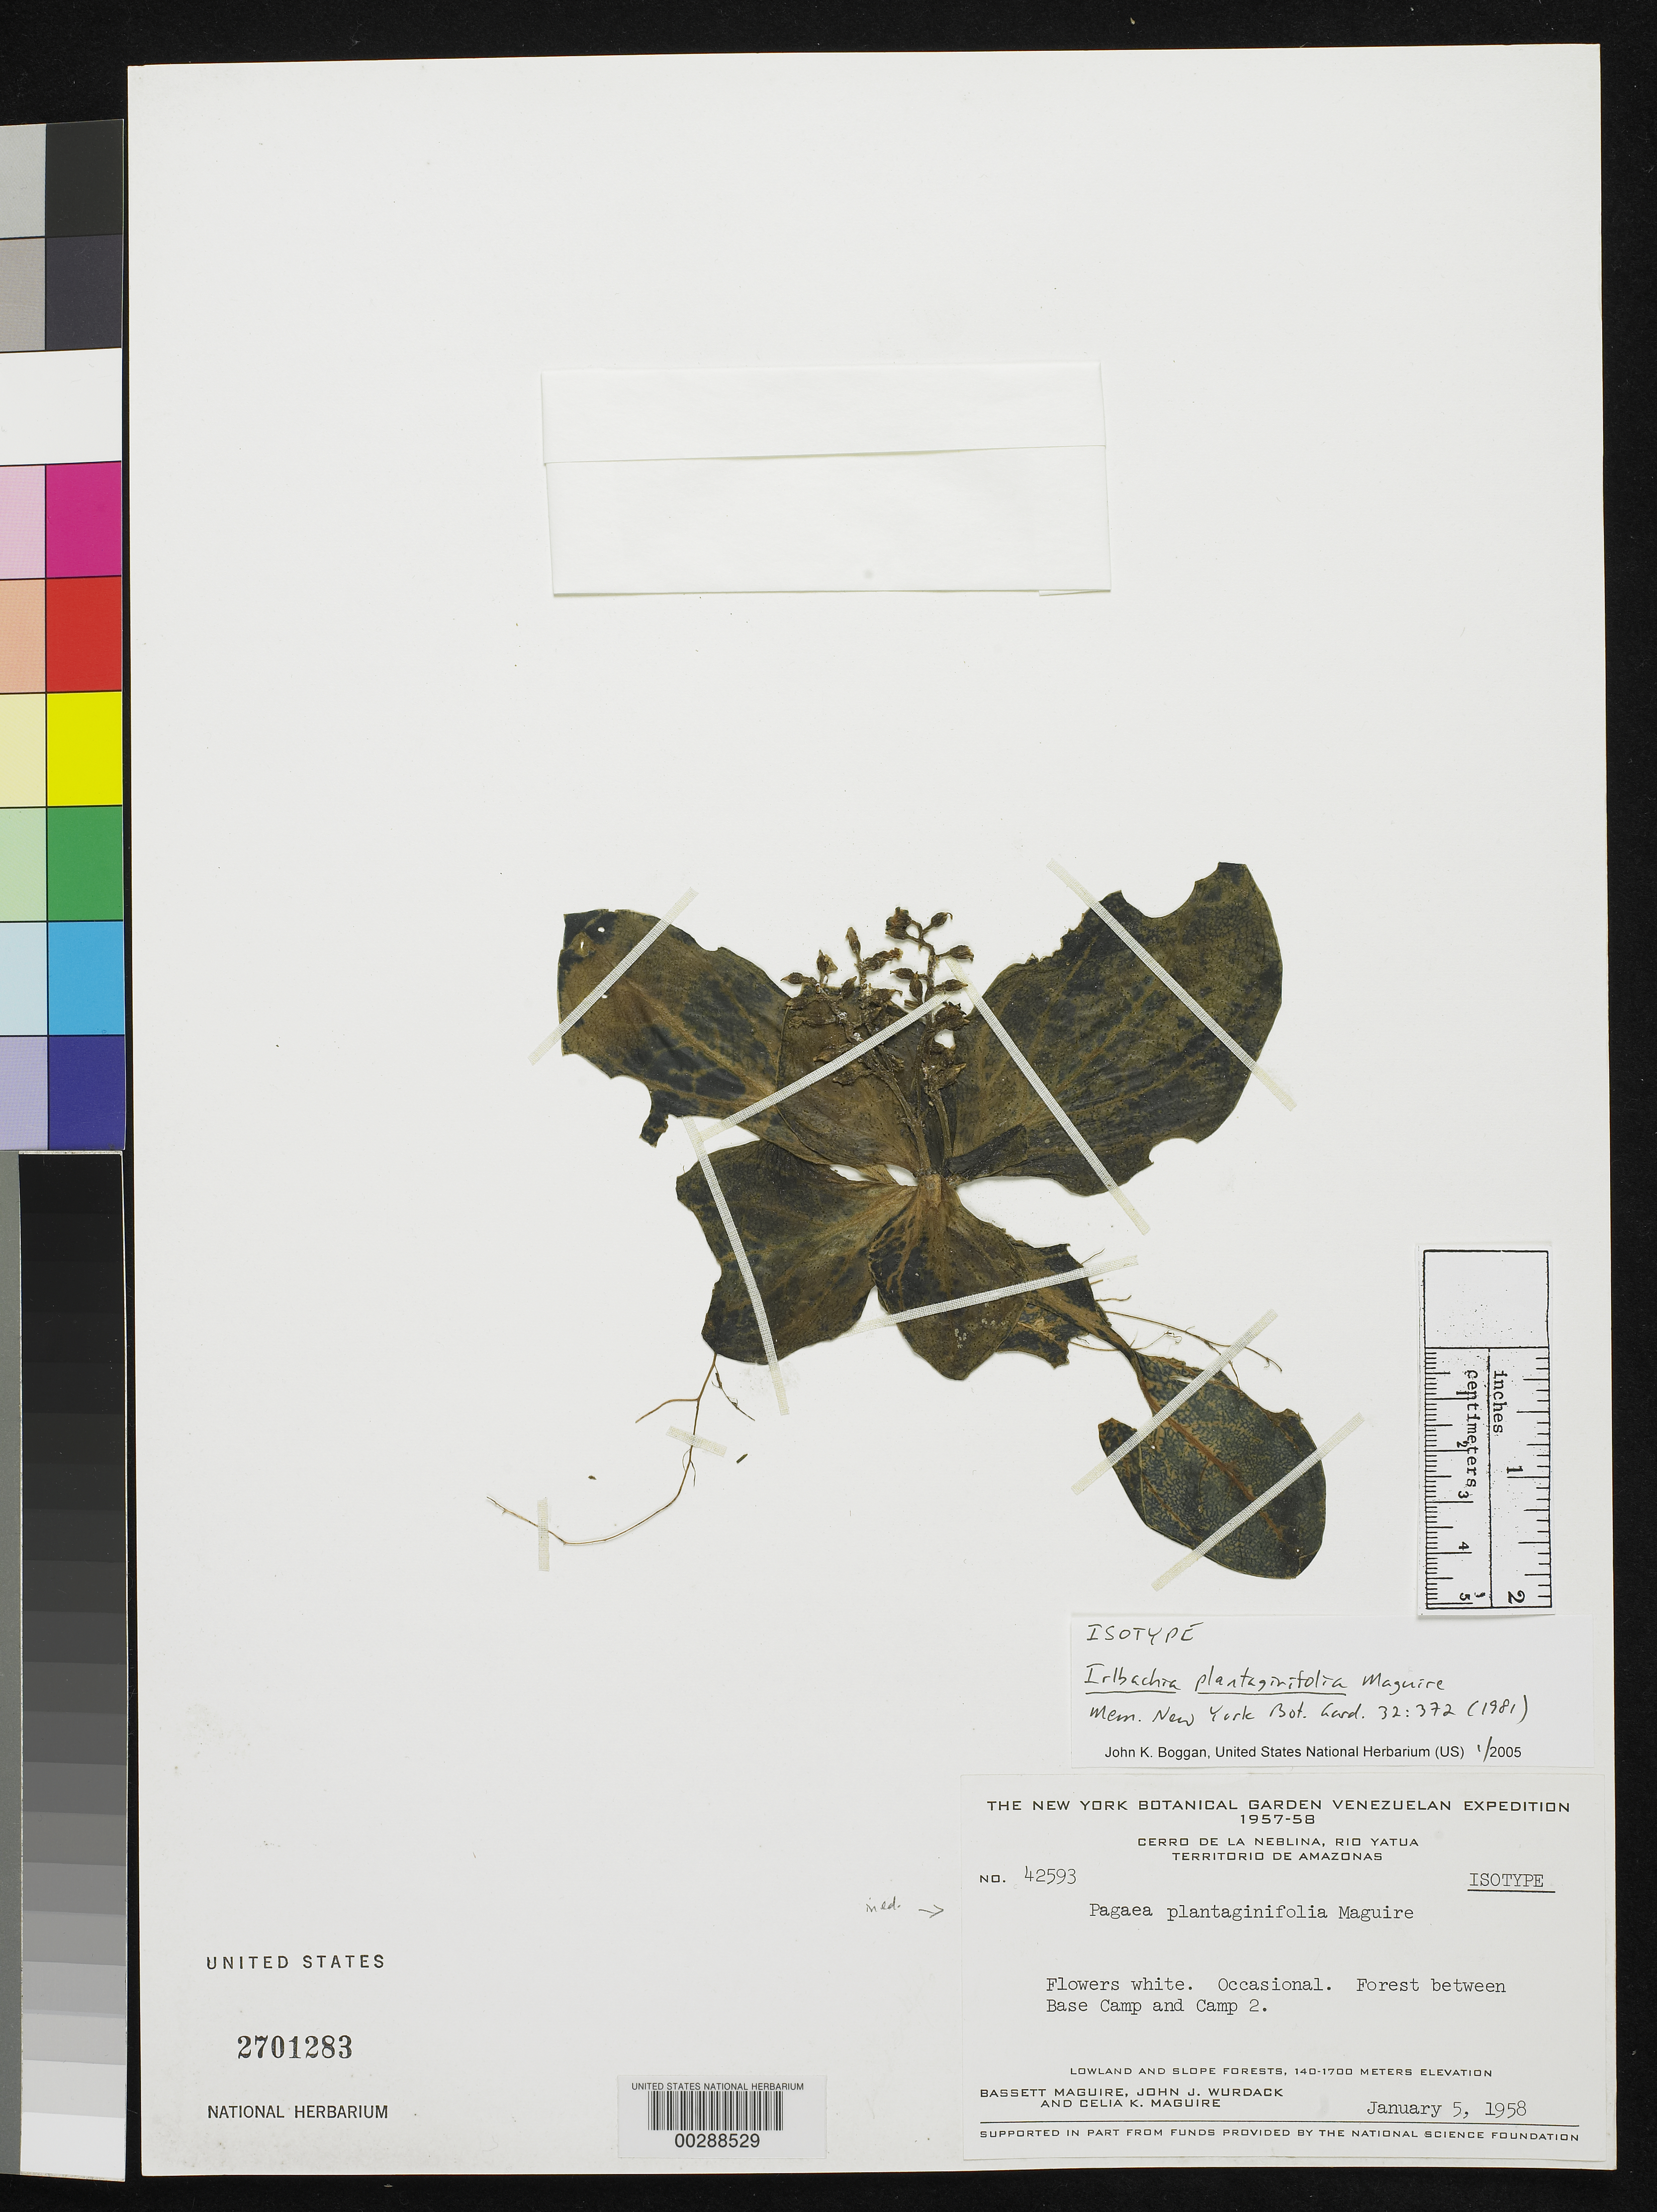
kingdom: Plantae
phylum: Tracheophyta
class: Magnoliopsida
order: Gentianales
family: Gentianaceae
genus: Irlbachia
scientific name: Irlbachia plantaginifolia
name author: Maguire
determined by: Boggan, J. K., (US), NMNH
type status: Isotype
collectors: B. Maguire, J. J. Wurdack & C. K. Maguire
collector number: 42593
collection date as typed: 05 Jan 1958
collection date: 1958-01-05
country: Venezuela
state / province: Amazonas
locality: Cerro de La Neblina, Rio Yatua. Forest between Base Camp and Camp 2.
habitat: Lowland and slope forests.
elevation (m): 140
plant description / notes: Holotype at NY. Originally annotated as isotype of Pagaea plantaginifolia Maguire.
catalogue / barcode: US 2701283